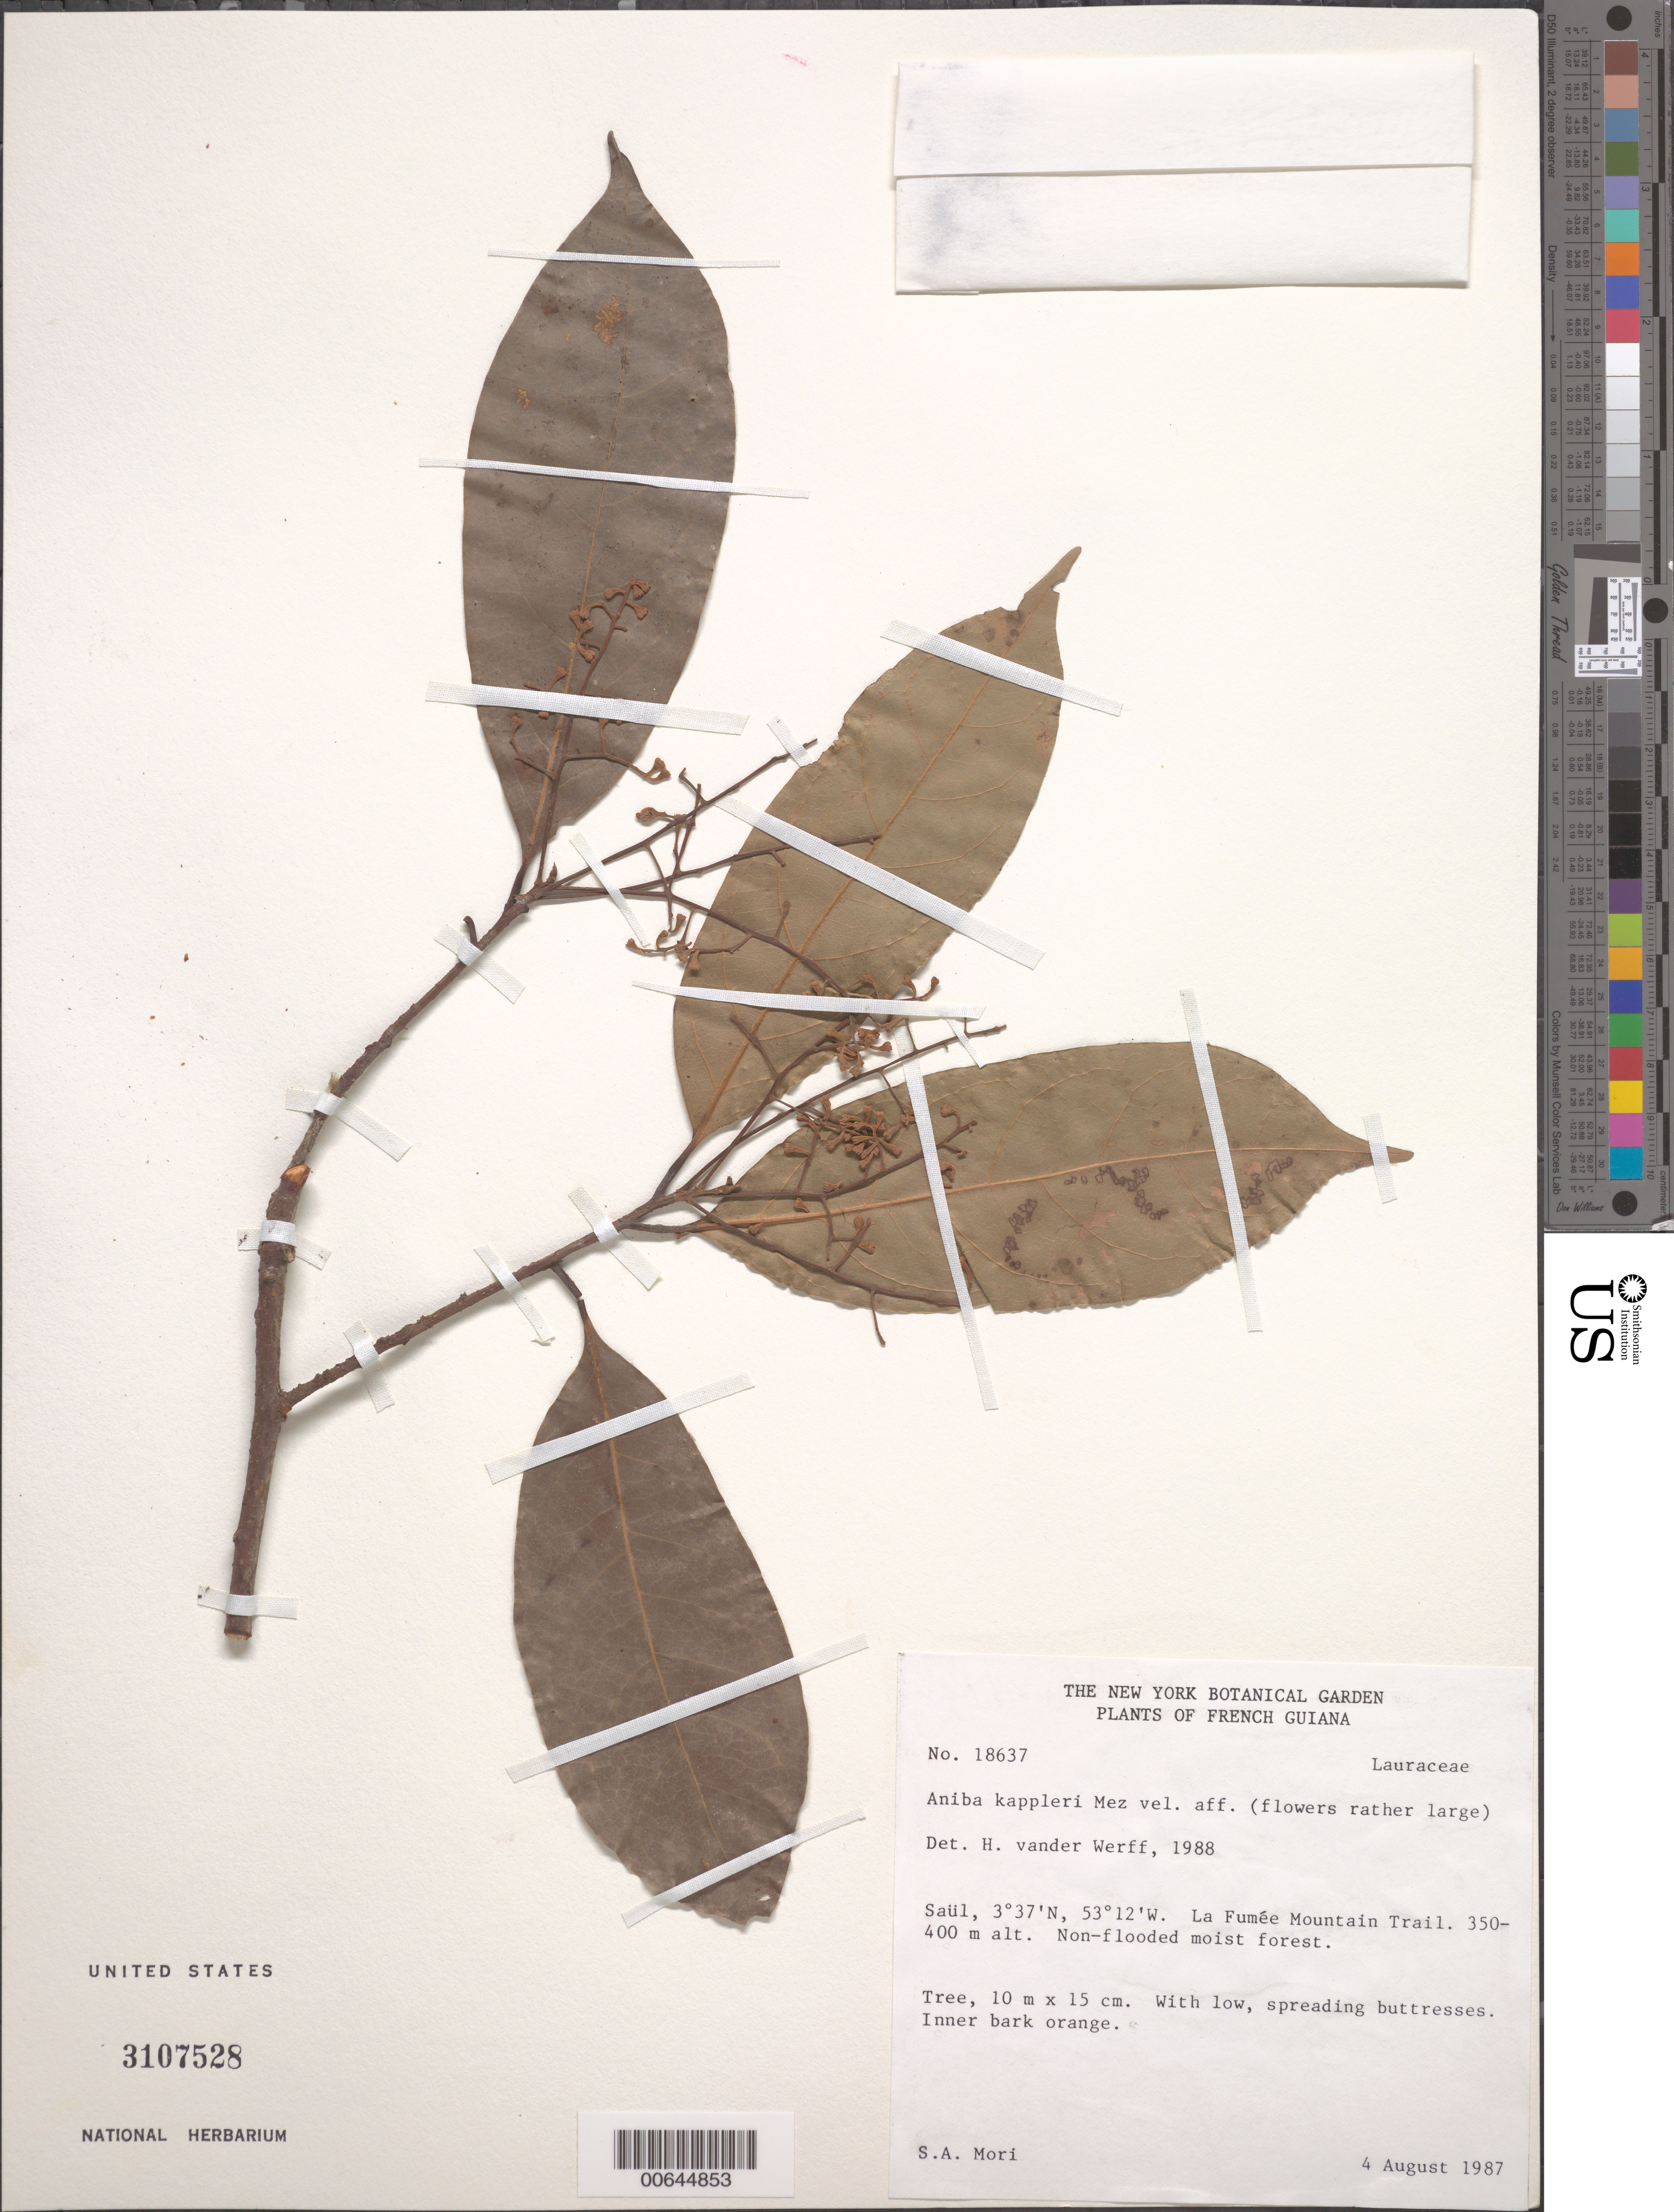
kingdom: Plantae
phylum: Tracheophyta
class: Magnoliopsida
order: Laurales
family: Lauraceae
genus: Aniba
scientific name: Aniba kappleri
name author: Mez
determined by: van der Werff, H., (MO), Missouri Botanical Garden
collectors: S. Mori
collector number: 18637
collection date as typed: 4-Aug-87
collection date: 1987-08-04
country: French Guiana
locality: Saül, La Fumée Mountain Trail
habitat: Non-flooded forest.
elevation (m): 350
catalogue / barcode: US 3107528